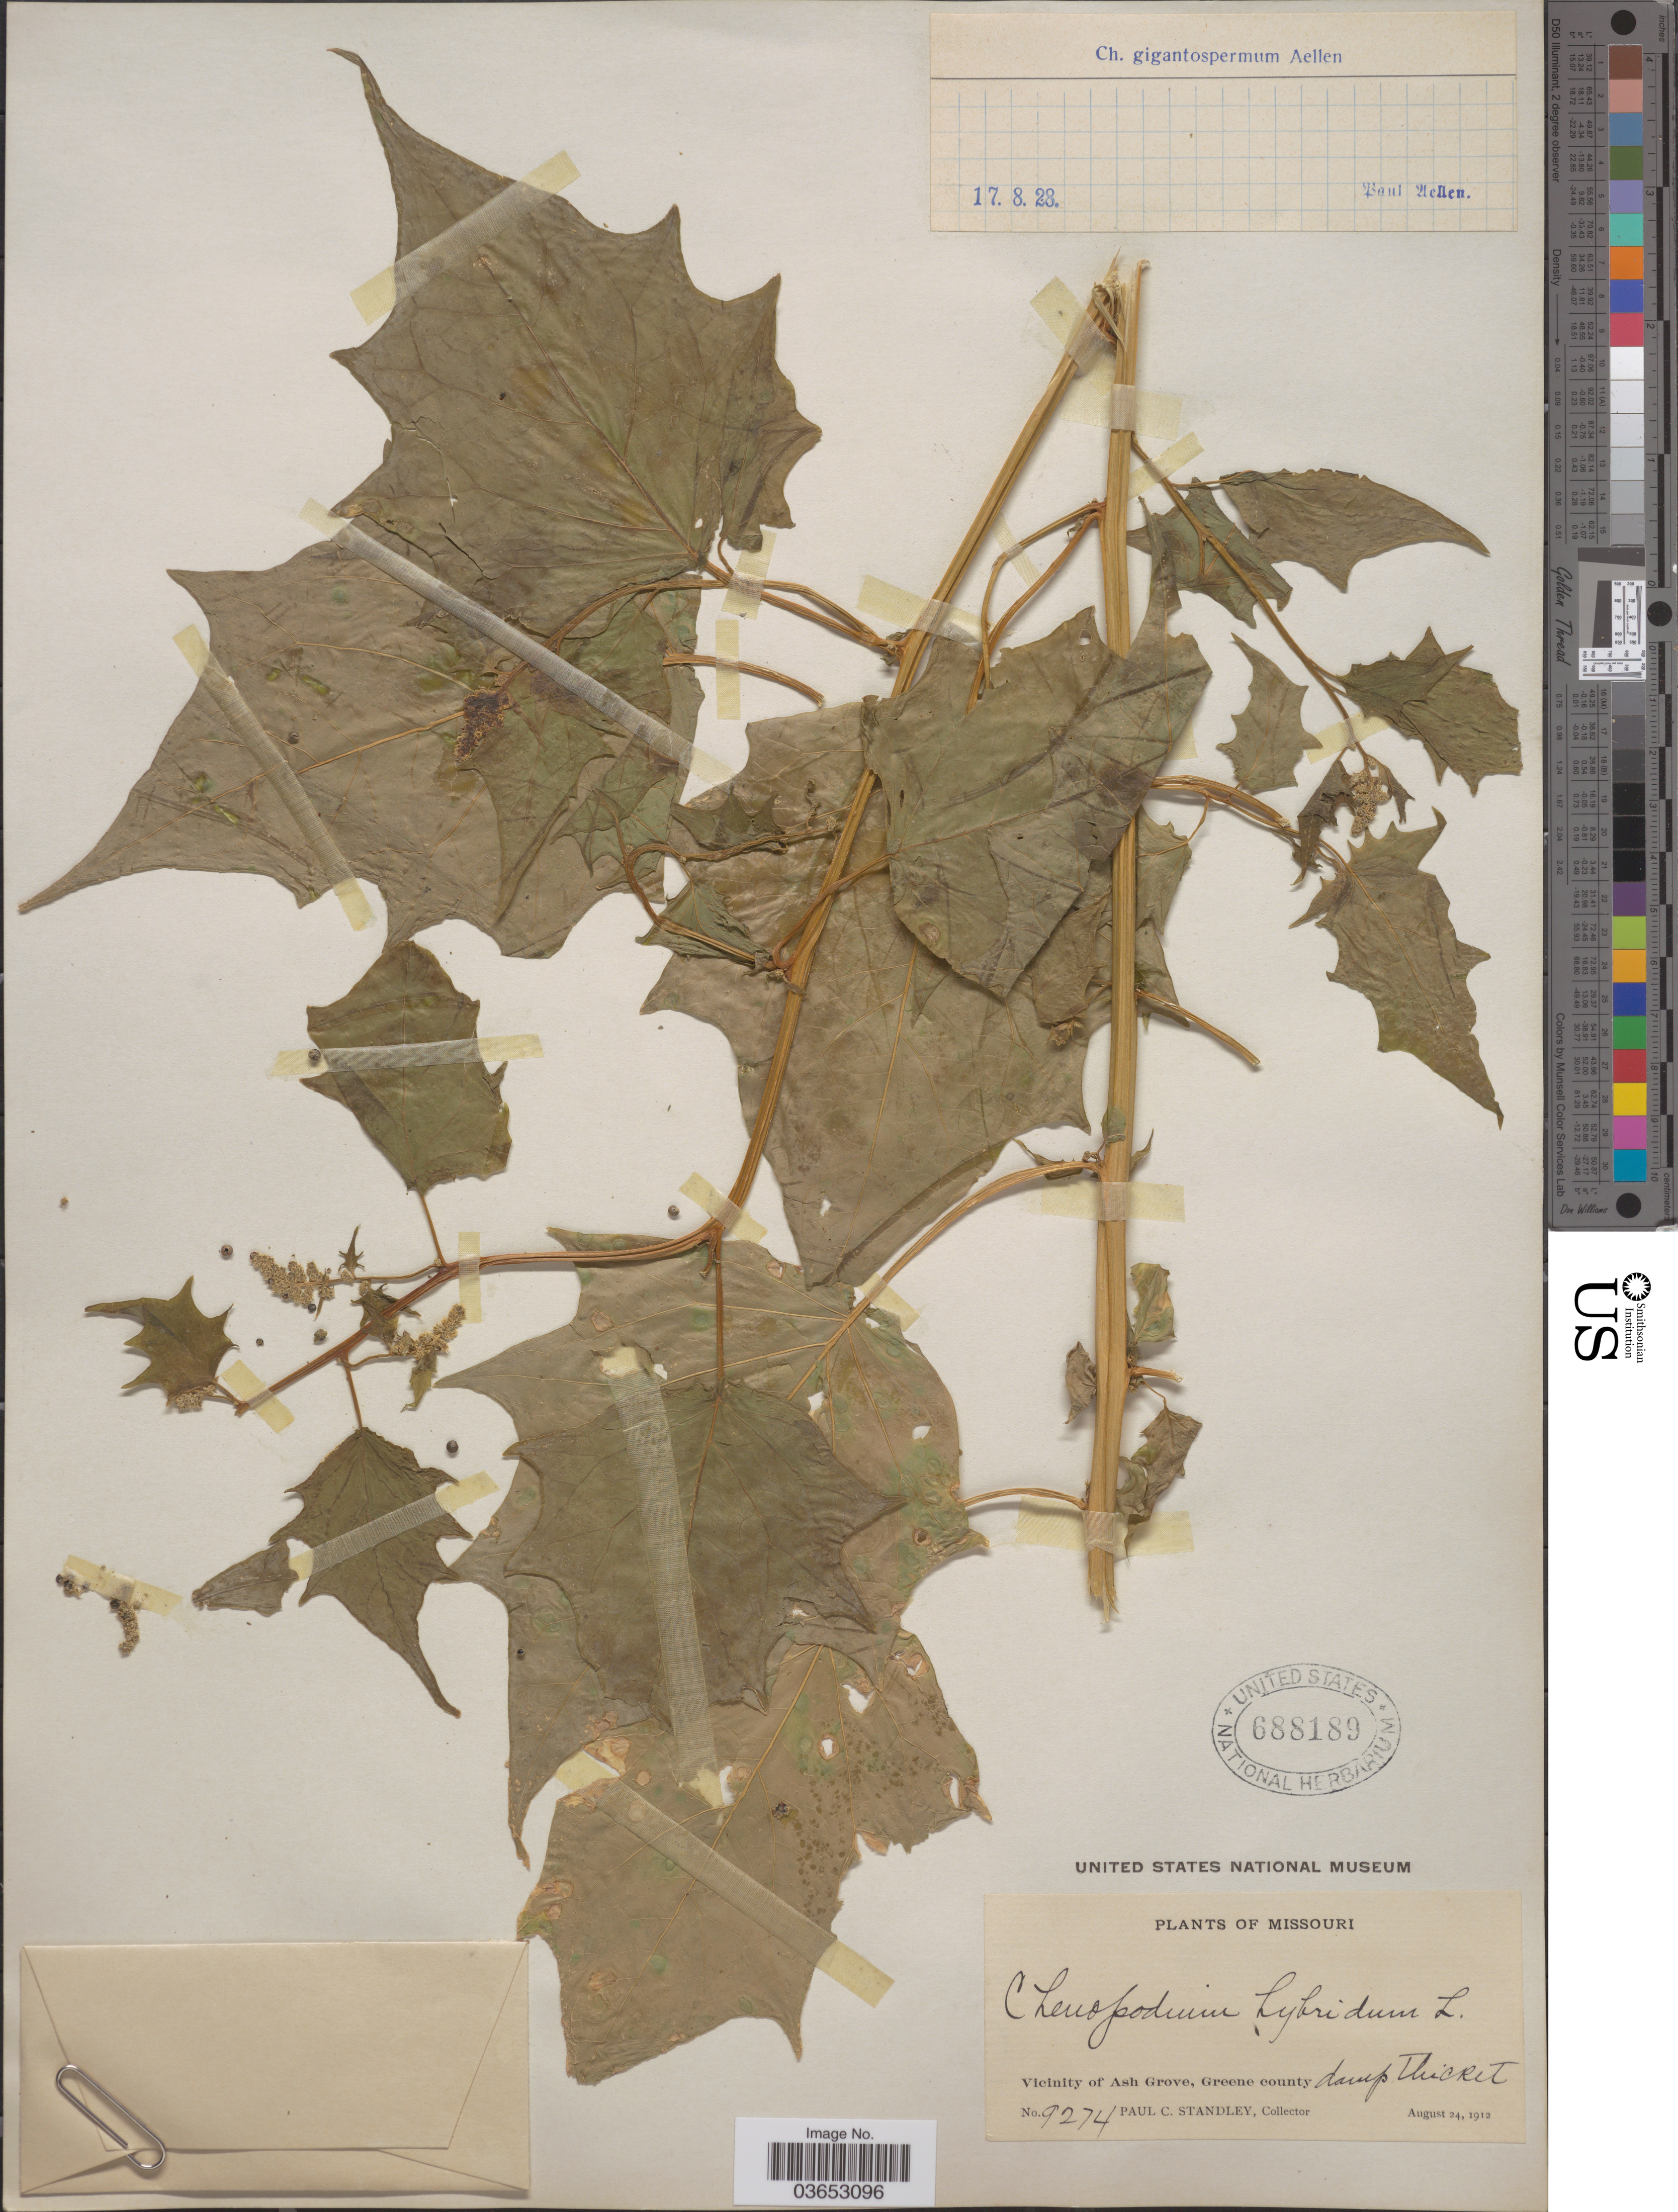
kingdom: Plantae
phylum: Tracheophyta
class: Magnoliopsida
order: Caryophyllales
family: Amaranthaceae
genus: Chenopodium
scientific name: Chenopodium gigantospermum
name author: Aellen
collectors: P. C. Standley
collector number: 9274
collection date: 1912-08-24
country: United States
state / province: Missouri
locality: Vicinity of Ash Grove, Greene County.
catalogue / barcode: US 688189